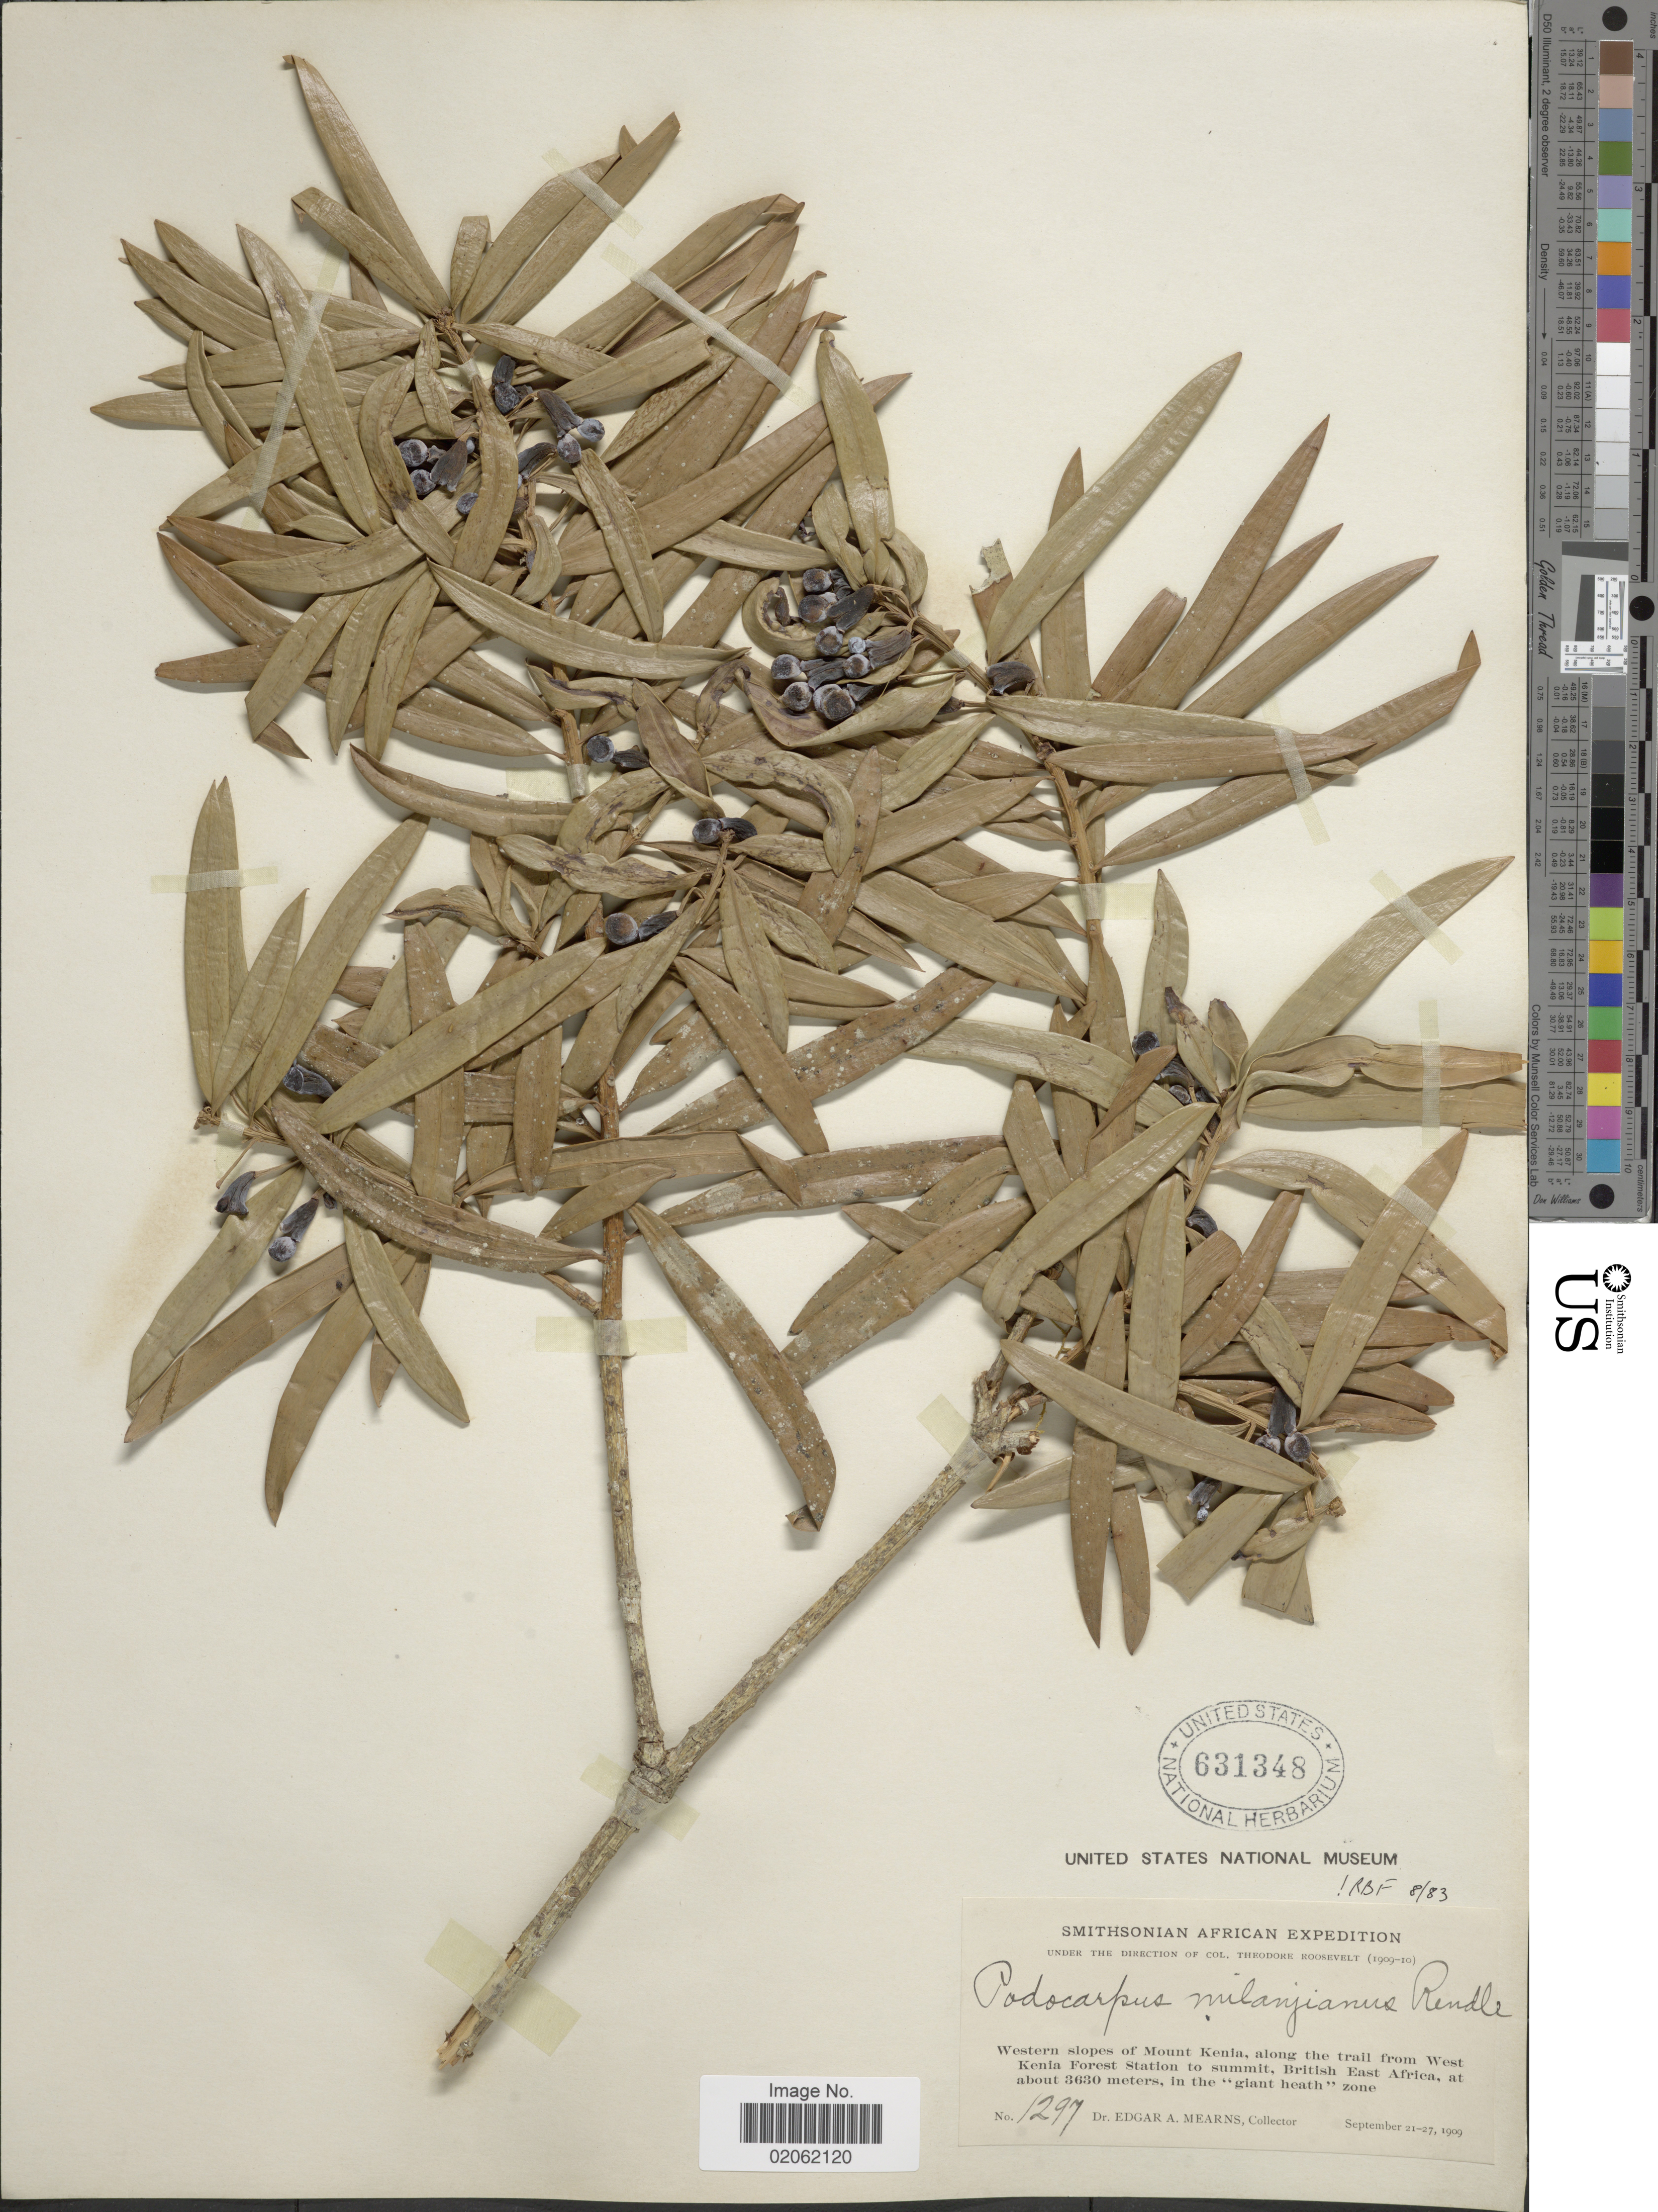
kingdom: Plantae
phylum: Tracheophyta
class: Pinopsida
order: Pinales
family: Podocarpaceae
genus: Podocarpus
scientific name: Podocarpus milanjianus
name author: Rendle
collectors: E. A. Mearns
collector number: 1297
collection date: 1909-09-21/1909-09-27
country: Kenya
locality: Western slopes of Mount Kenia, along trail from West Kenia Forest Station to summit, British East Africa, in the 'giant heath' zone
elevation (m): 3630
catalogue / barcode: US 631348